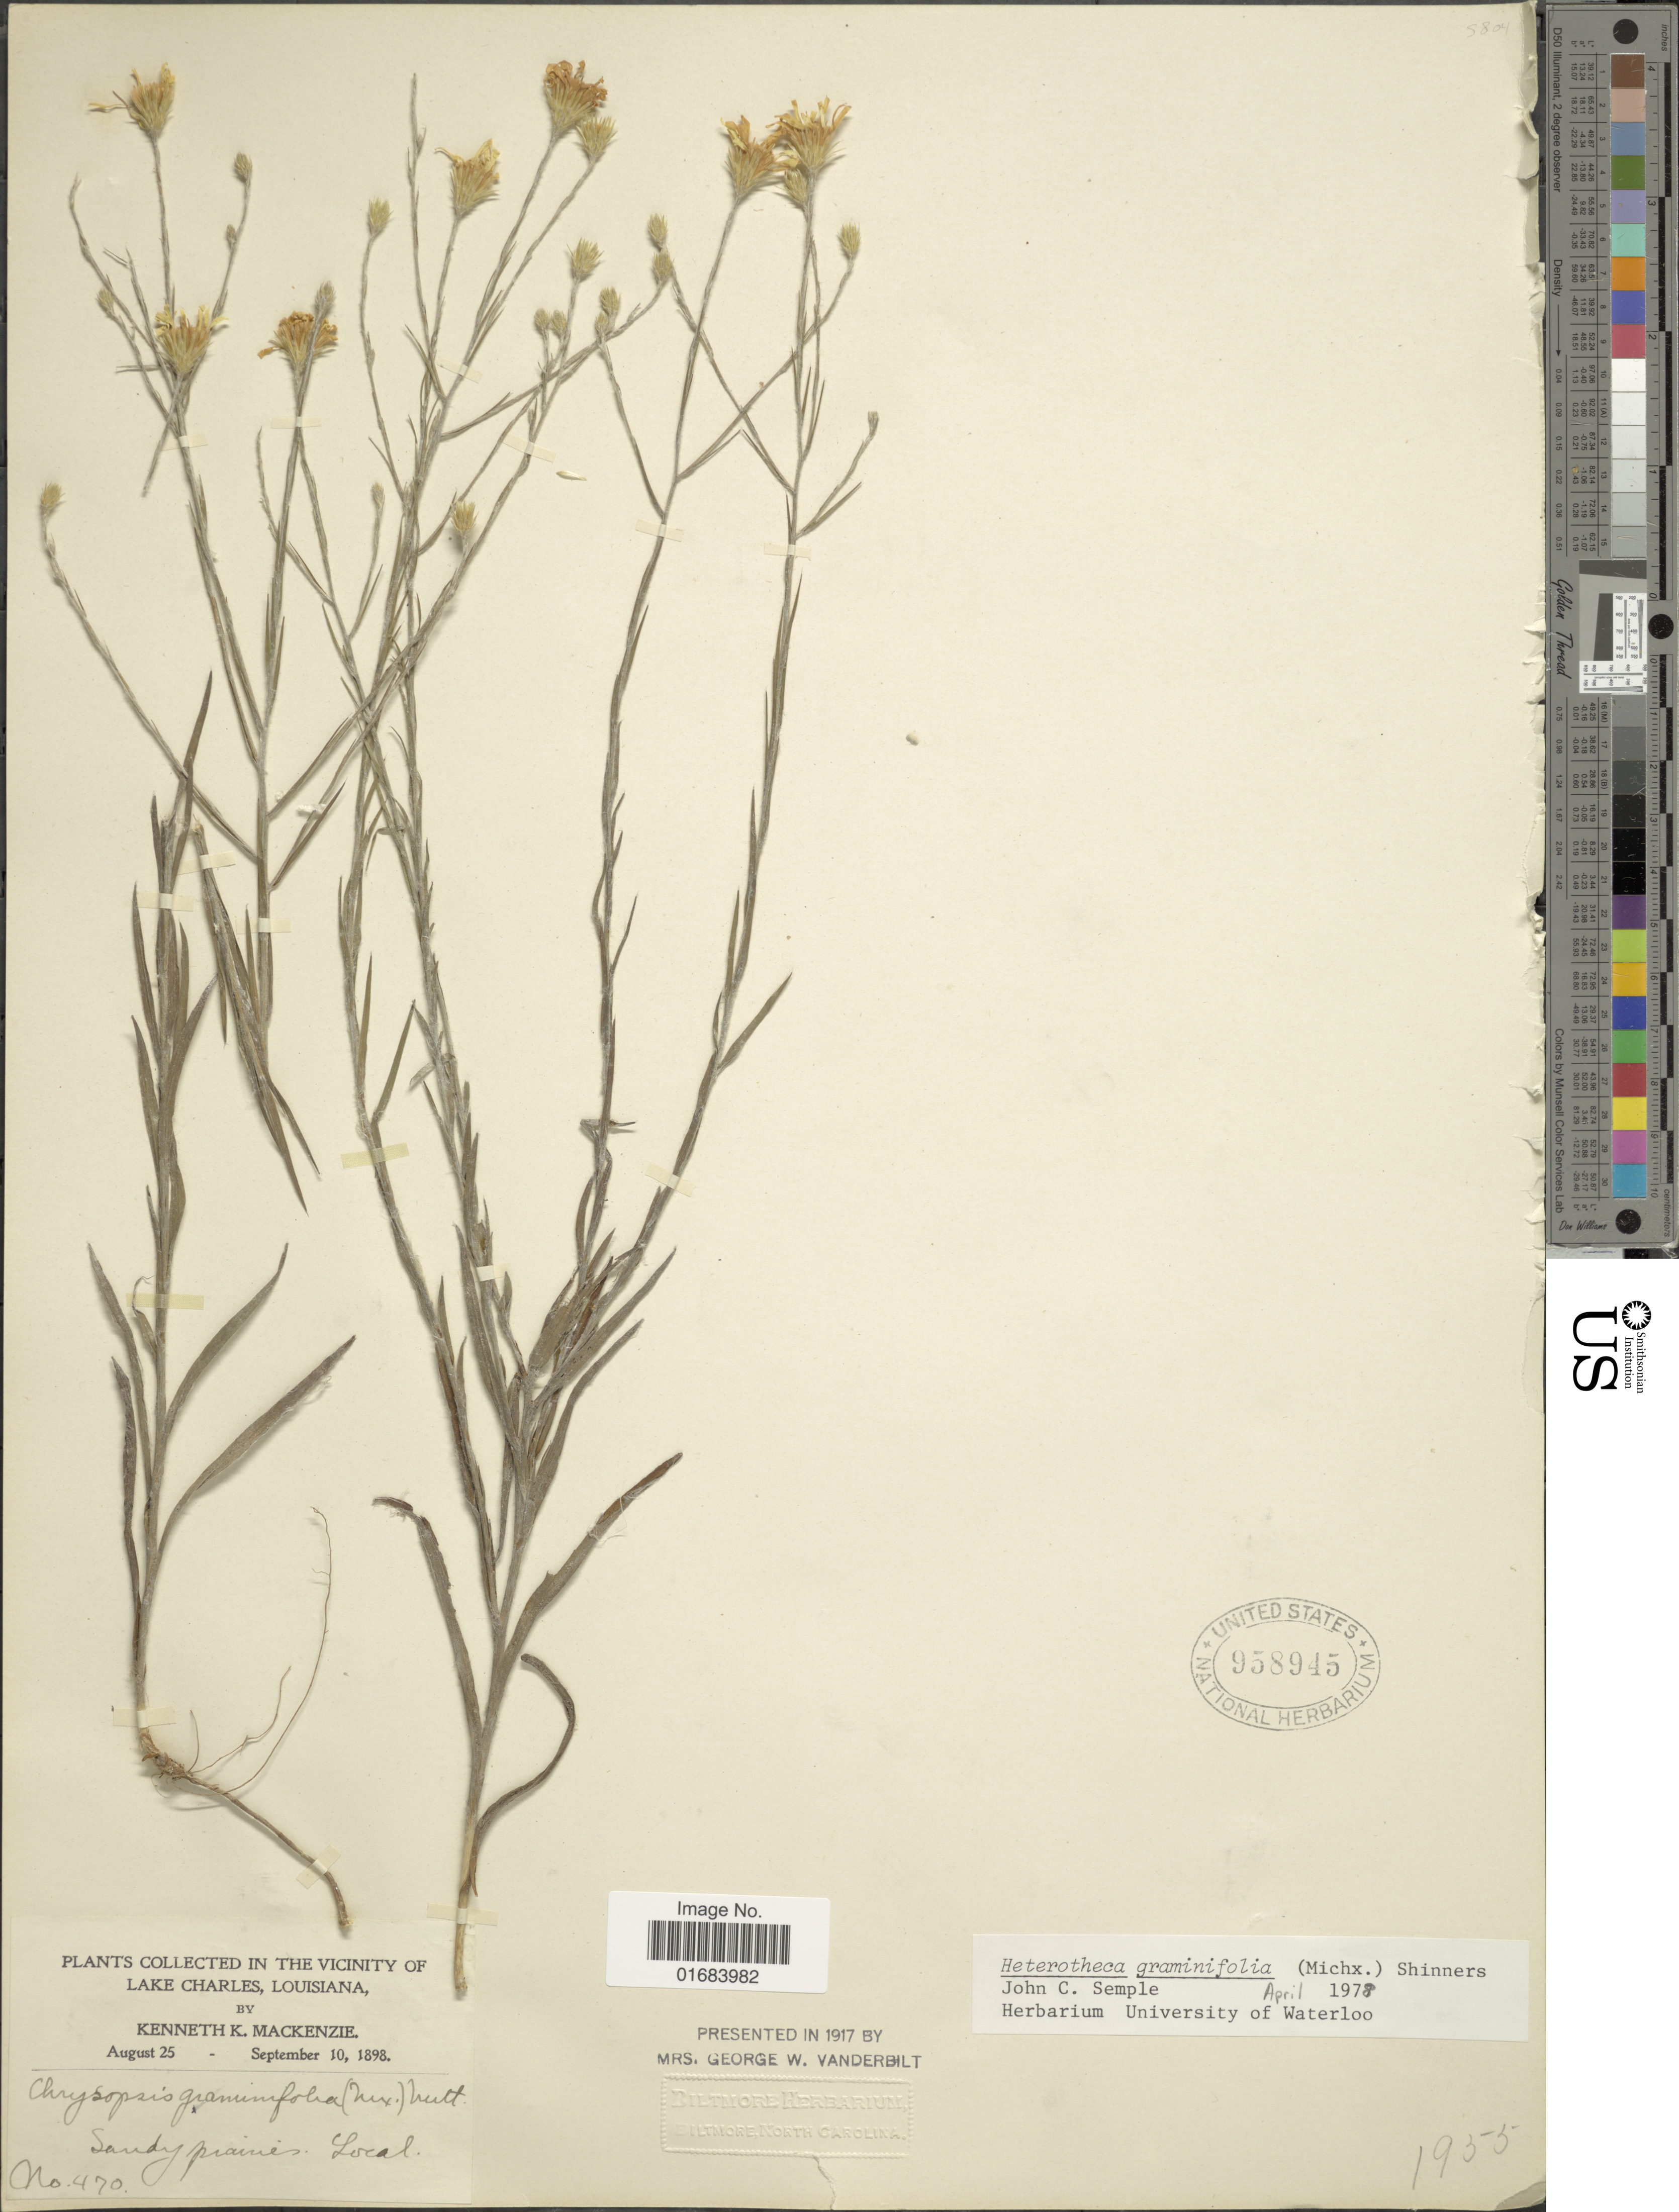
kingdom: Plantae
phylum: Tracheophyta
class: Magnoliopsida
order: Asterales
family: Asteraceae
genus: Pityopsis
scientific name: Pityopsis graminifolia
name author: (Michx.) Nutt.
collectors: K. K. Mackenzie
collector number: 470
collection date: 1898-08-25/1898-09-10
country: United States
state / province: Louisiana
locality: In the vicinity of Lake Charles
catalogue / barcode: US 958945